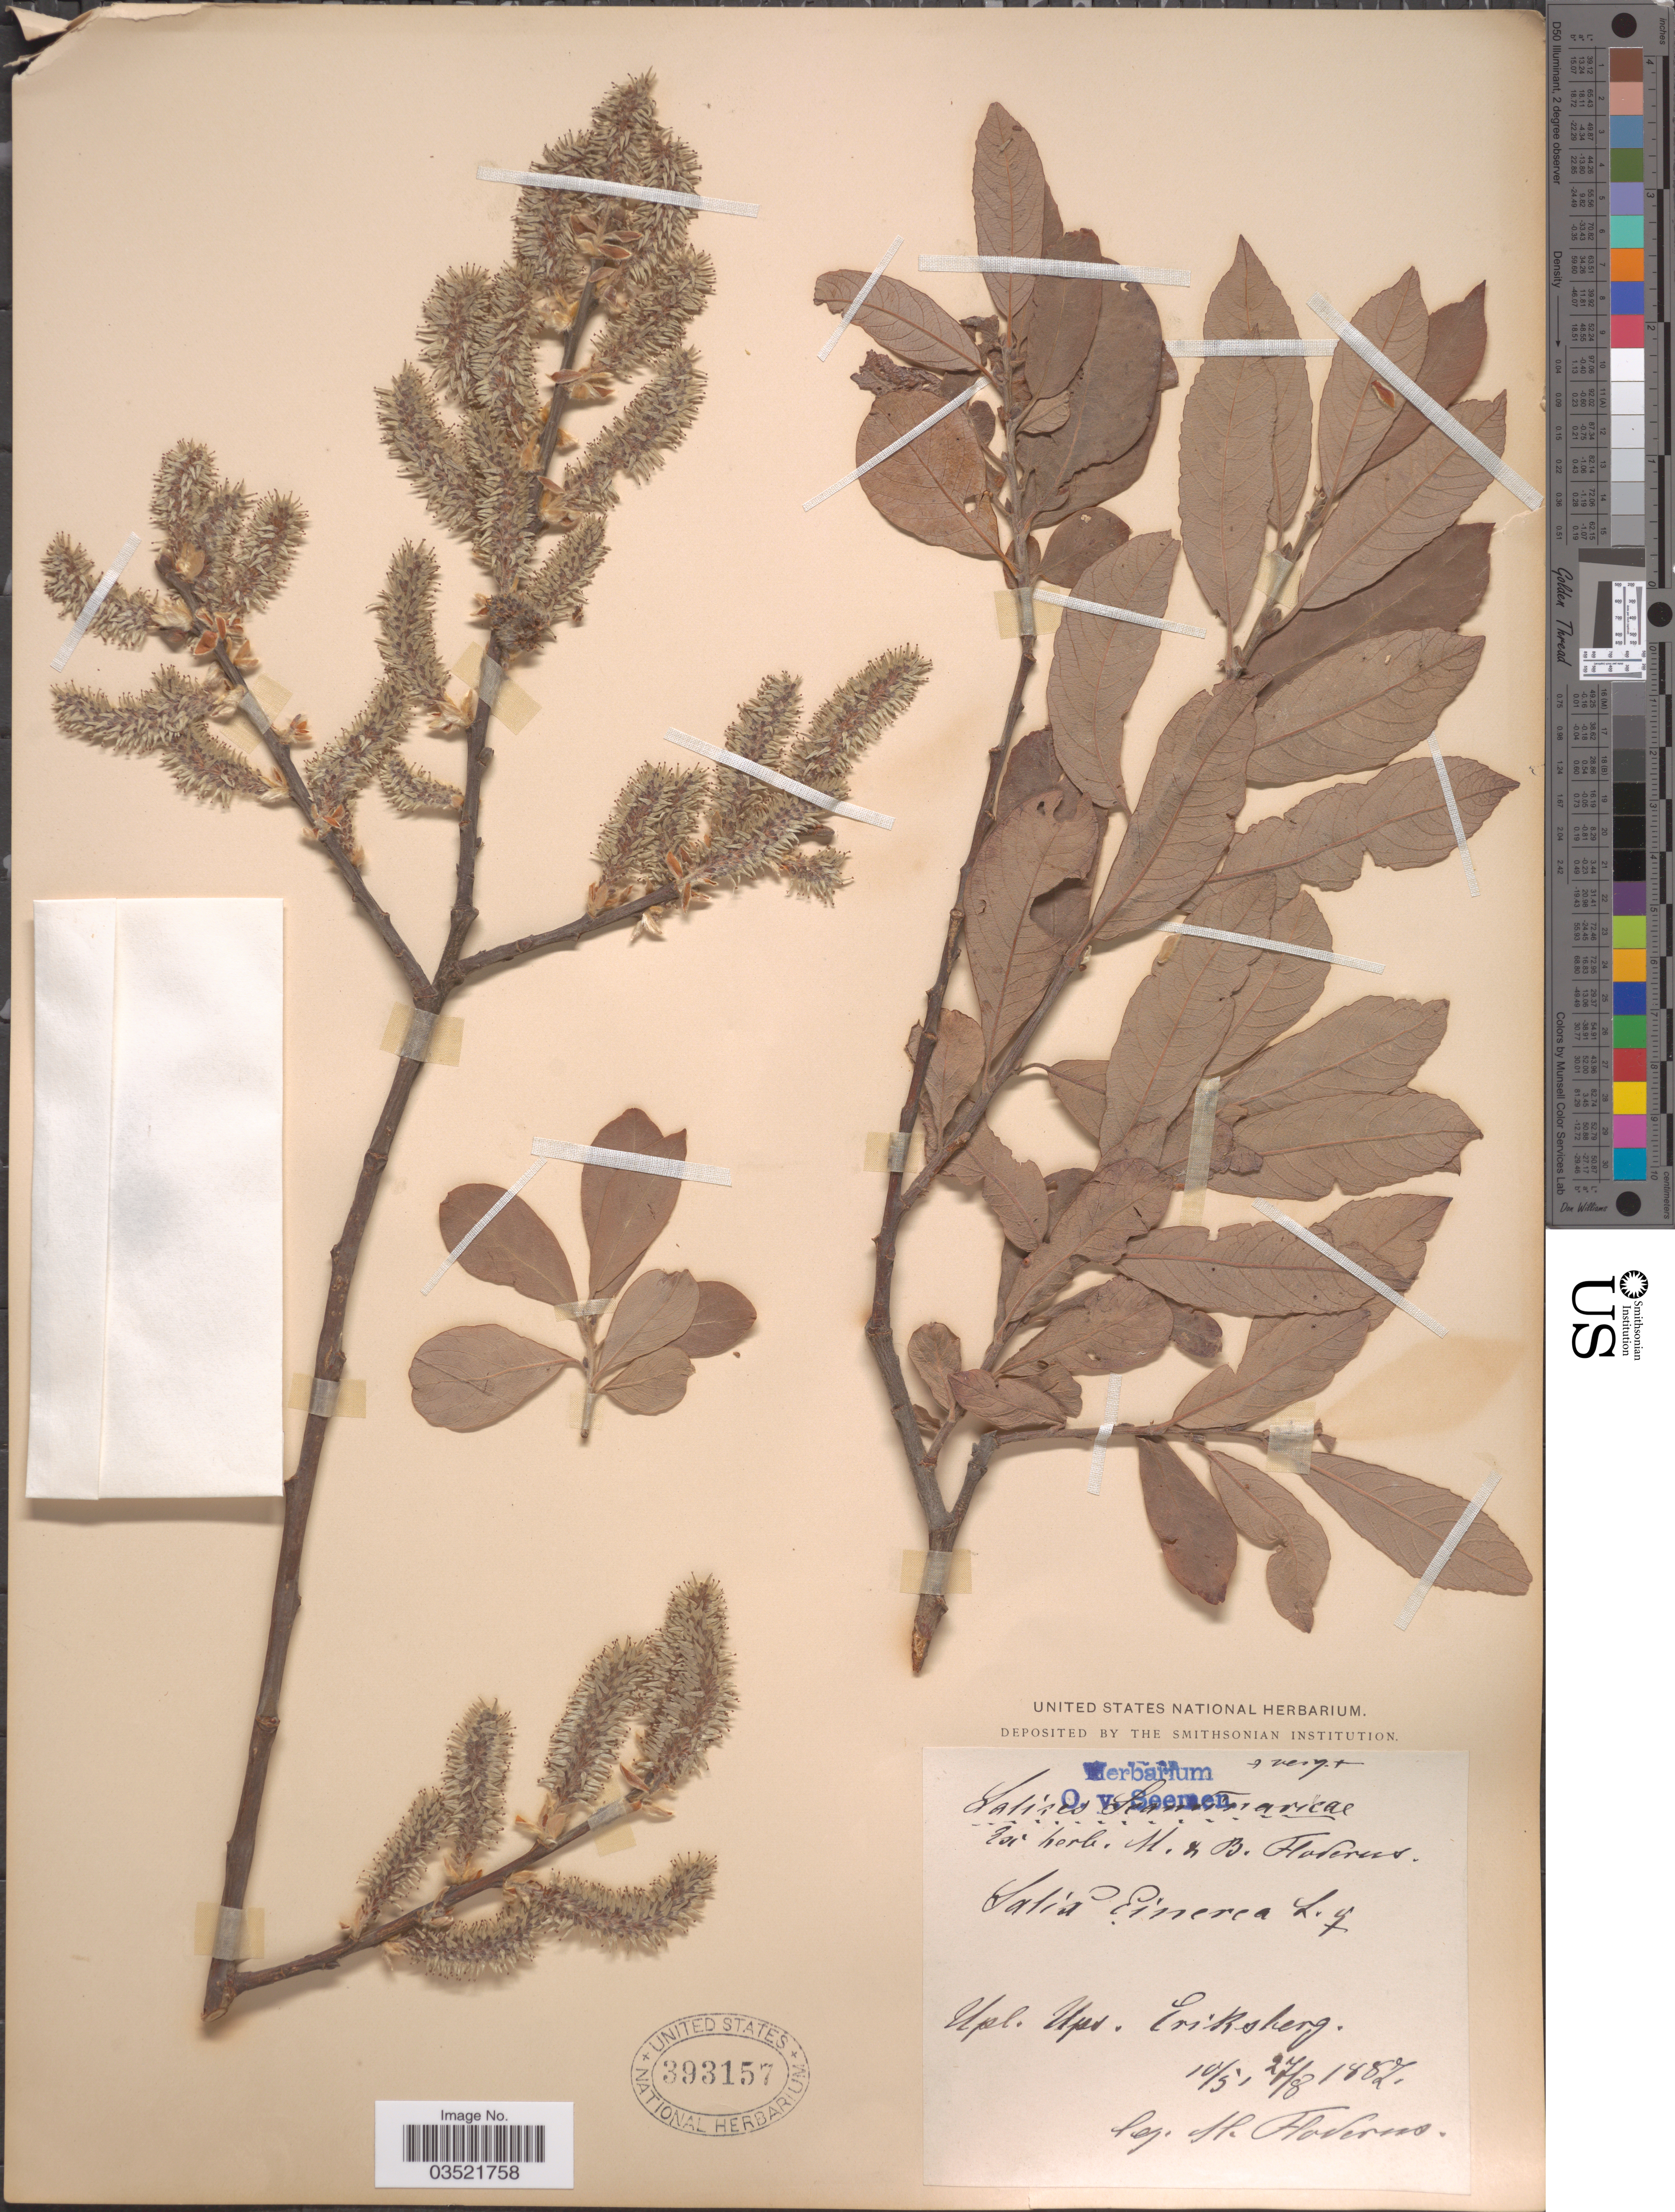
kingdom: Plantae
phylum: Tracheophyta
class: Magnoliopsida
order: Malpighiales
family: Salicaceae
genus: Salix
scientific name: Salix cinerea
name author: L.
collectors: H. Floderus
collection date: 1882-05-10/1882-08-27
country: Sweden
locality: Upl. Ups. Eriksberg.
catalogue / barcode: US 393157